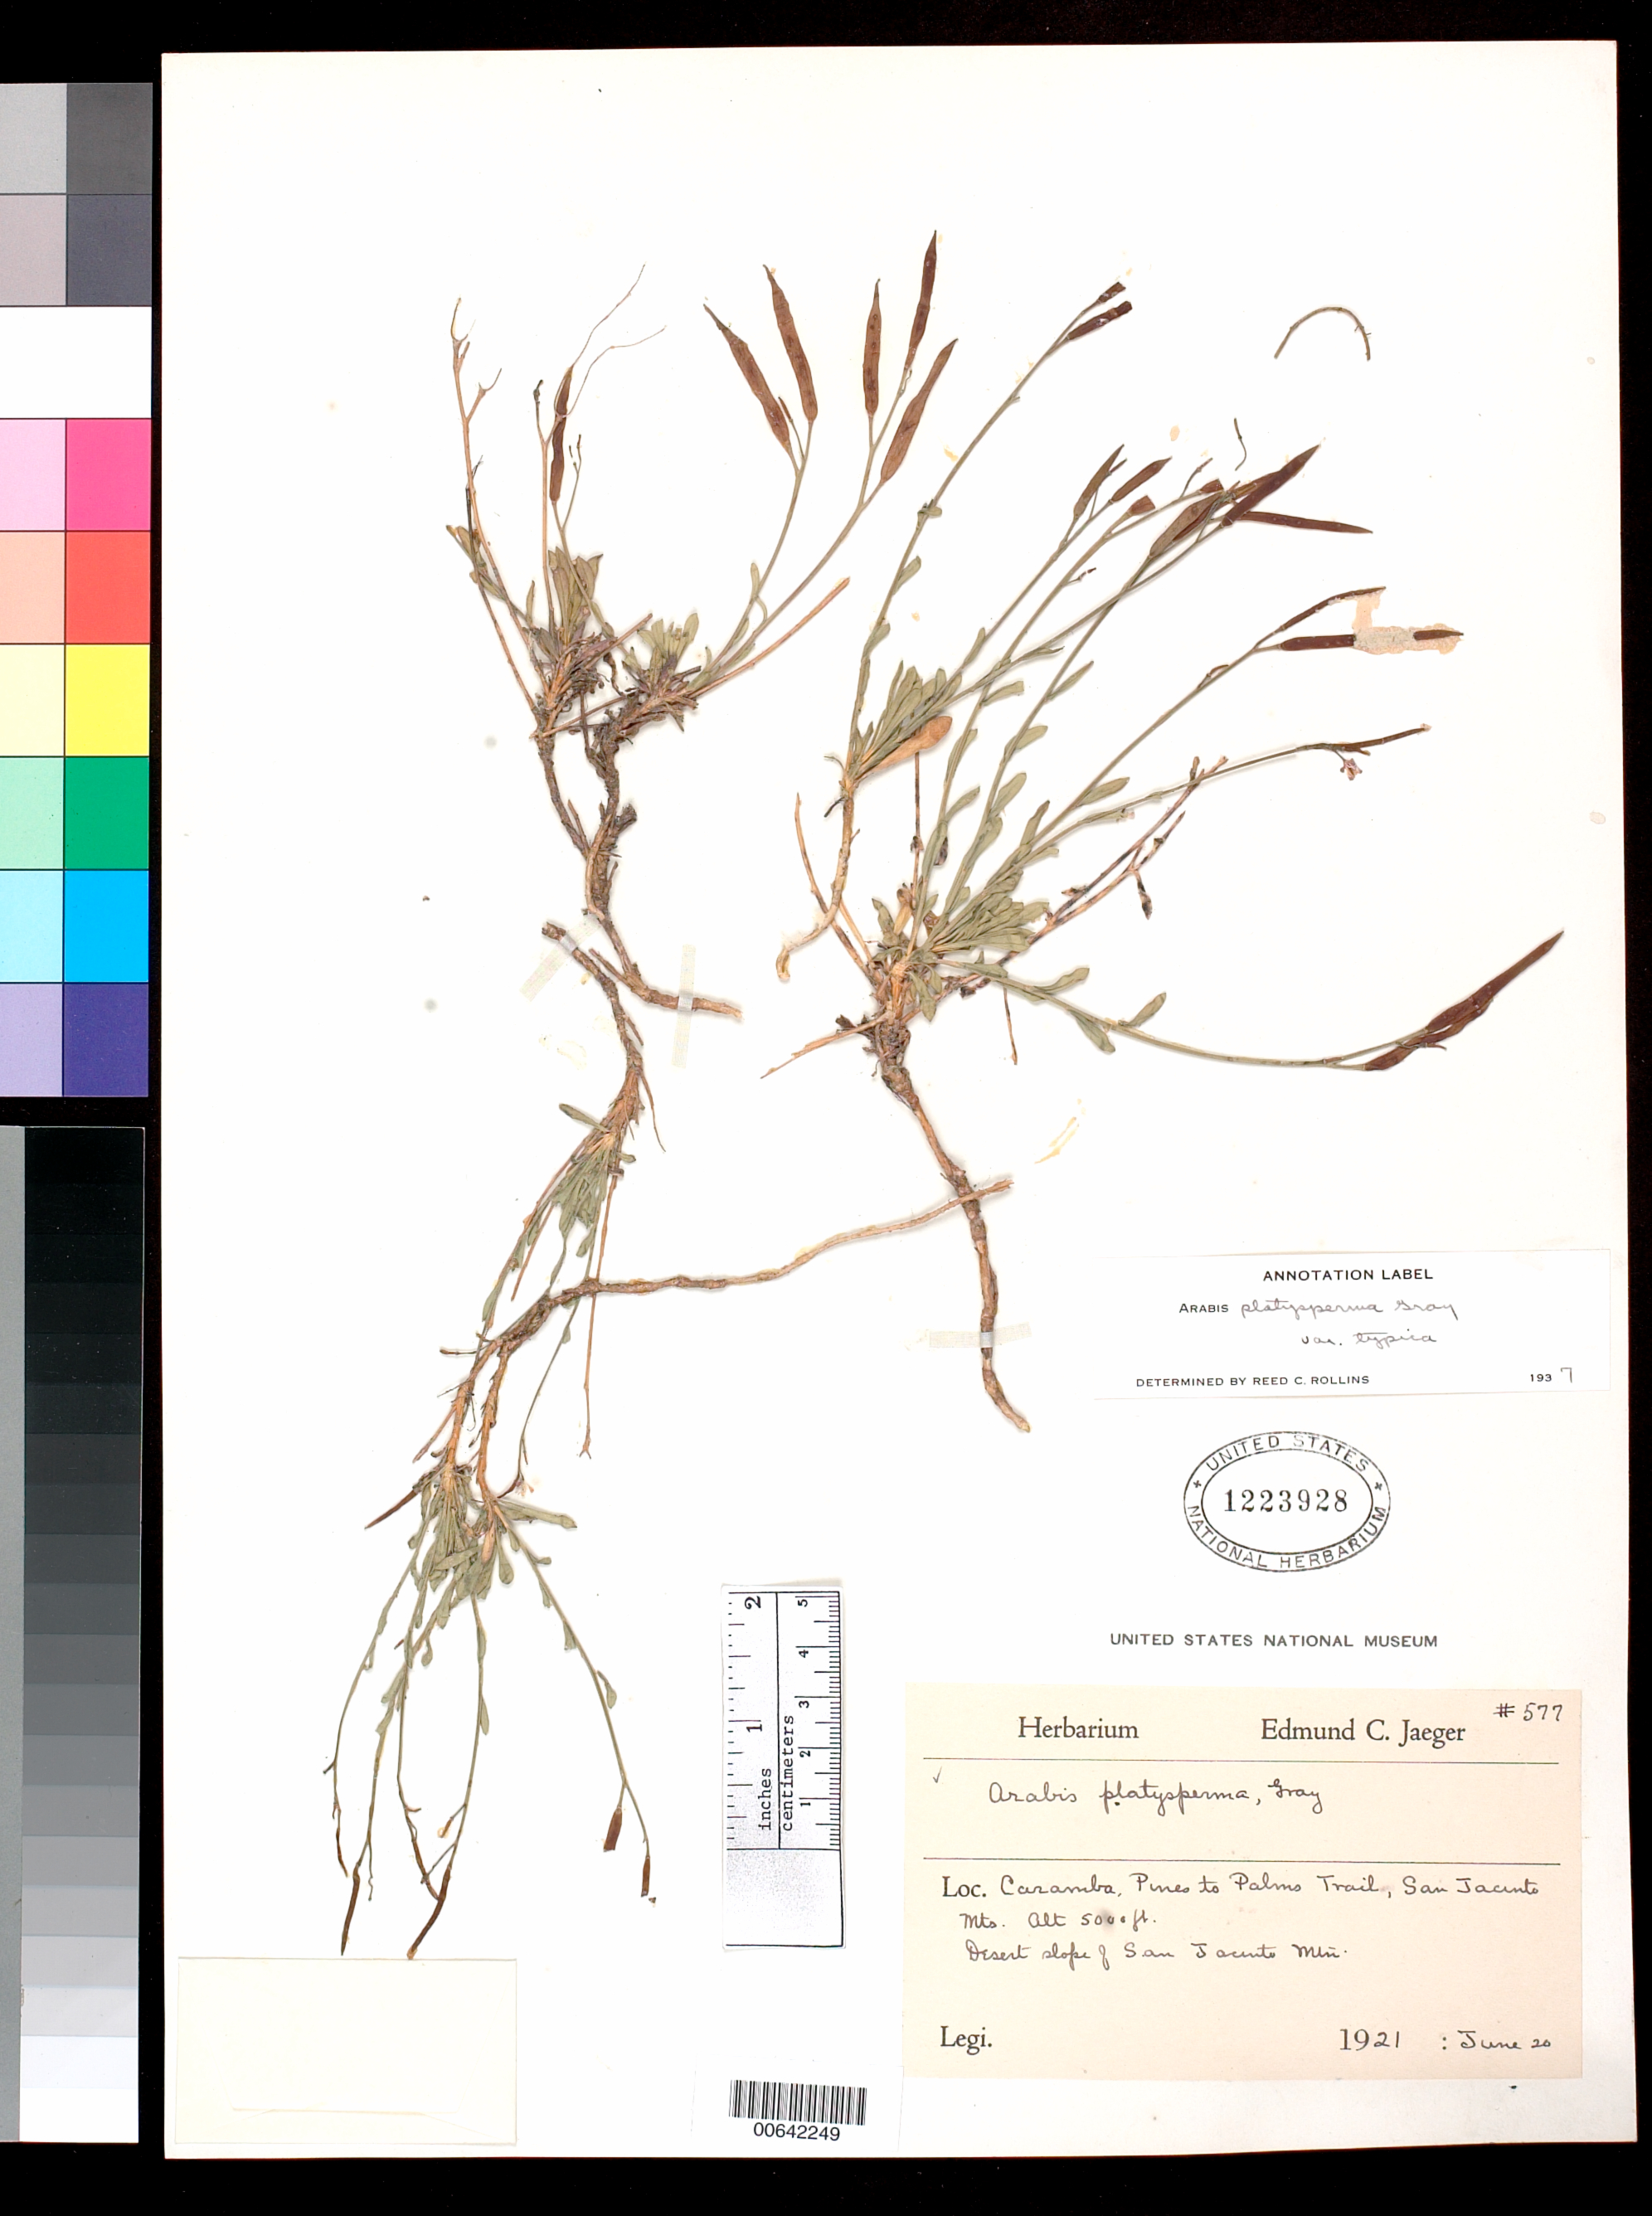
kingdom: Plantae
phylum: Tracheophyta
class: Magnoliopsida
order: Brassicales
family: Brassicaceae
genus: Arabis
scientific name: Arabis platysperma var. platysperma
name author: A. Gray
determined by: Rollins, Reed C., (GH), Harvard University Herbaria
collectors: E. Jaeger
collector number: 577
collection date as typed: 20 Jun 1921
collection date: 1921-06-20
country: United States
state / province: California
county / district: Riverside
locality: Caramba, Pines to Palms Trail, San Jacinto Mts. Desert slope.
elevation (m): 1524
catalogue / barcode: US 1223928